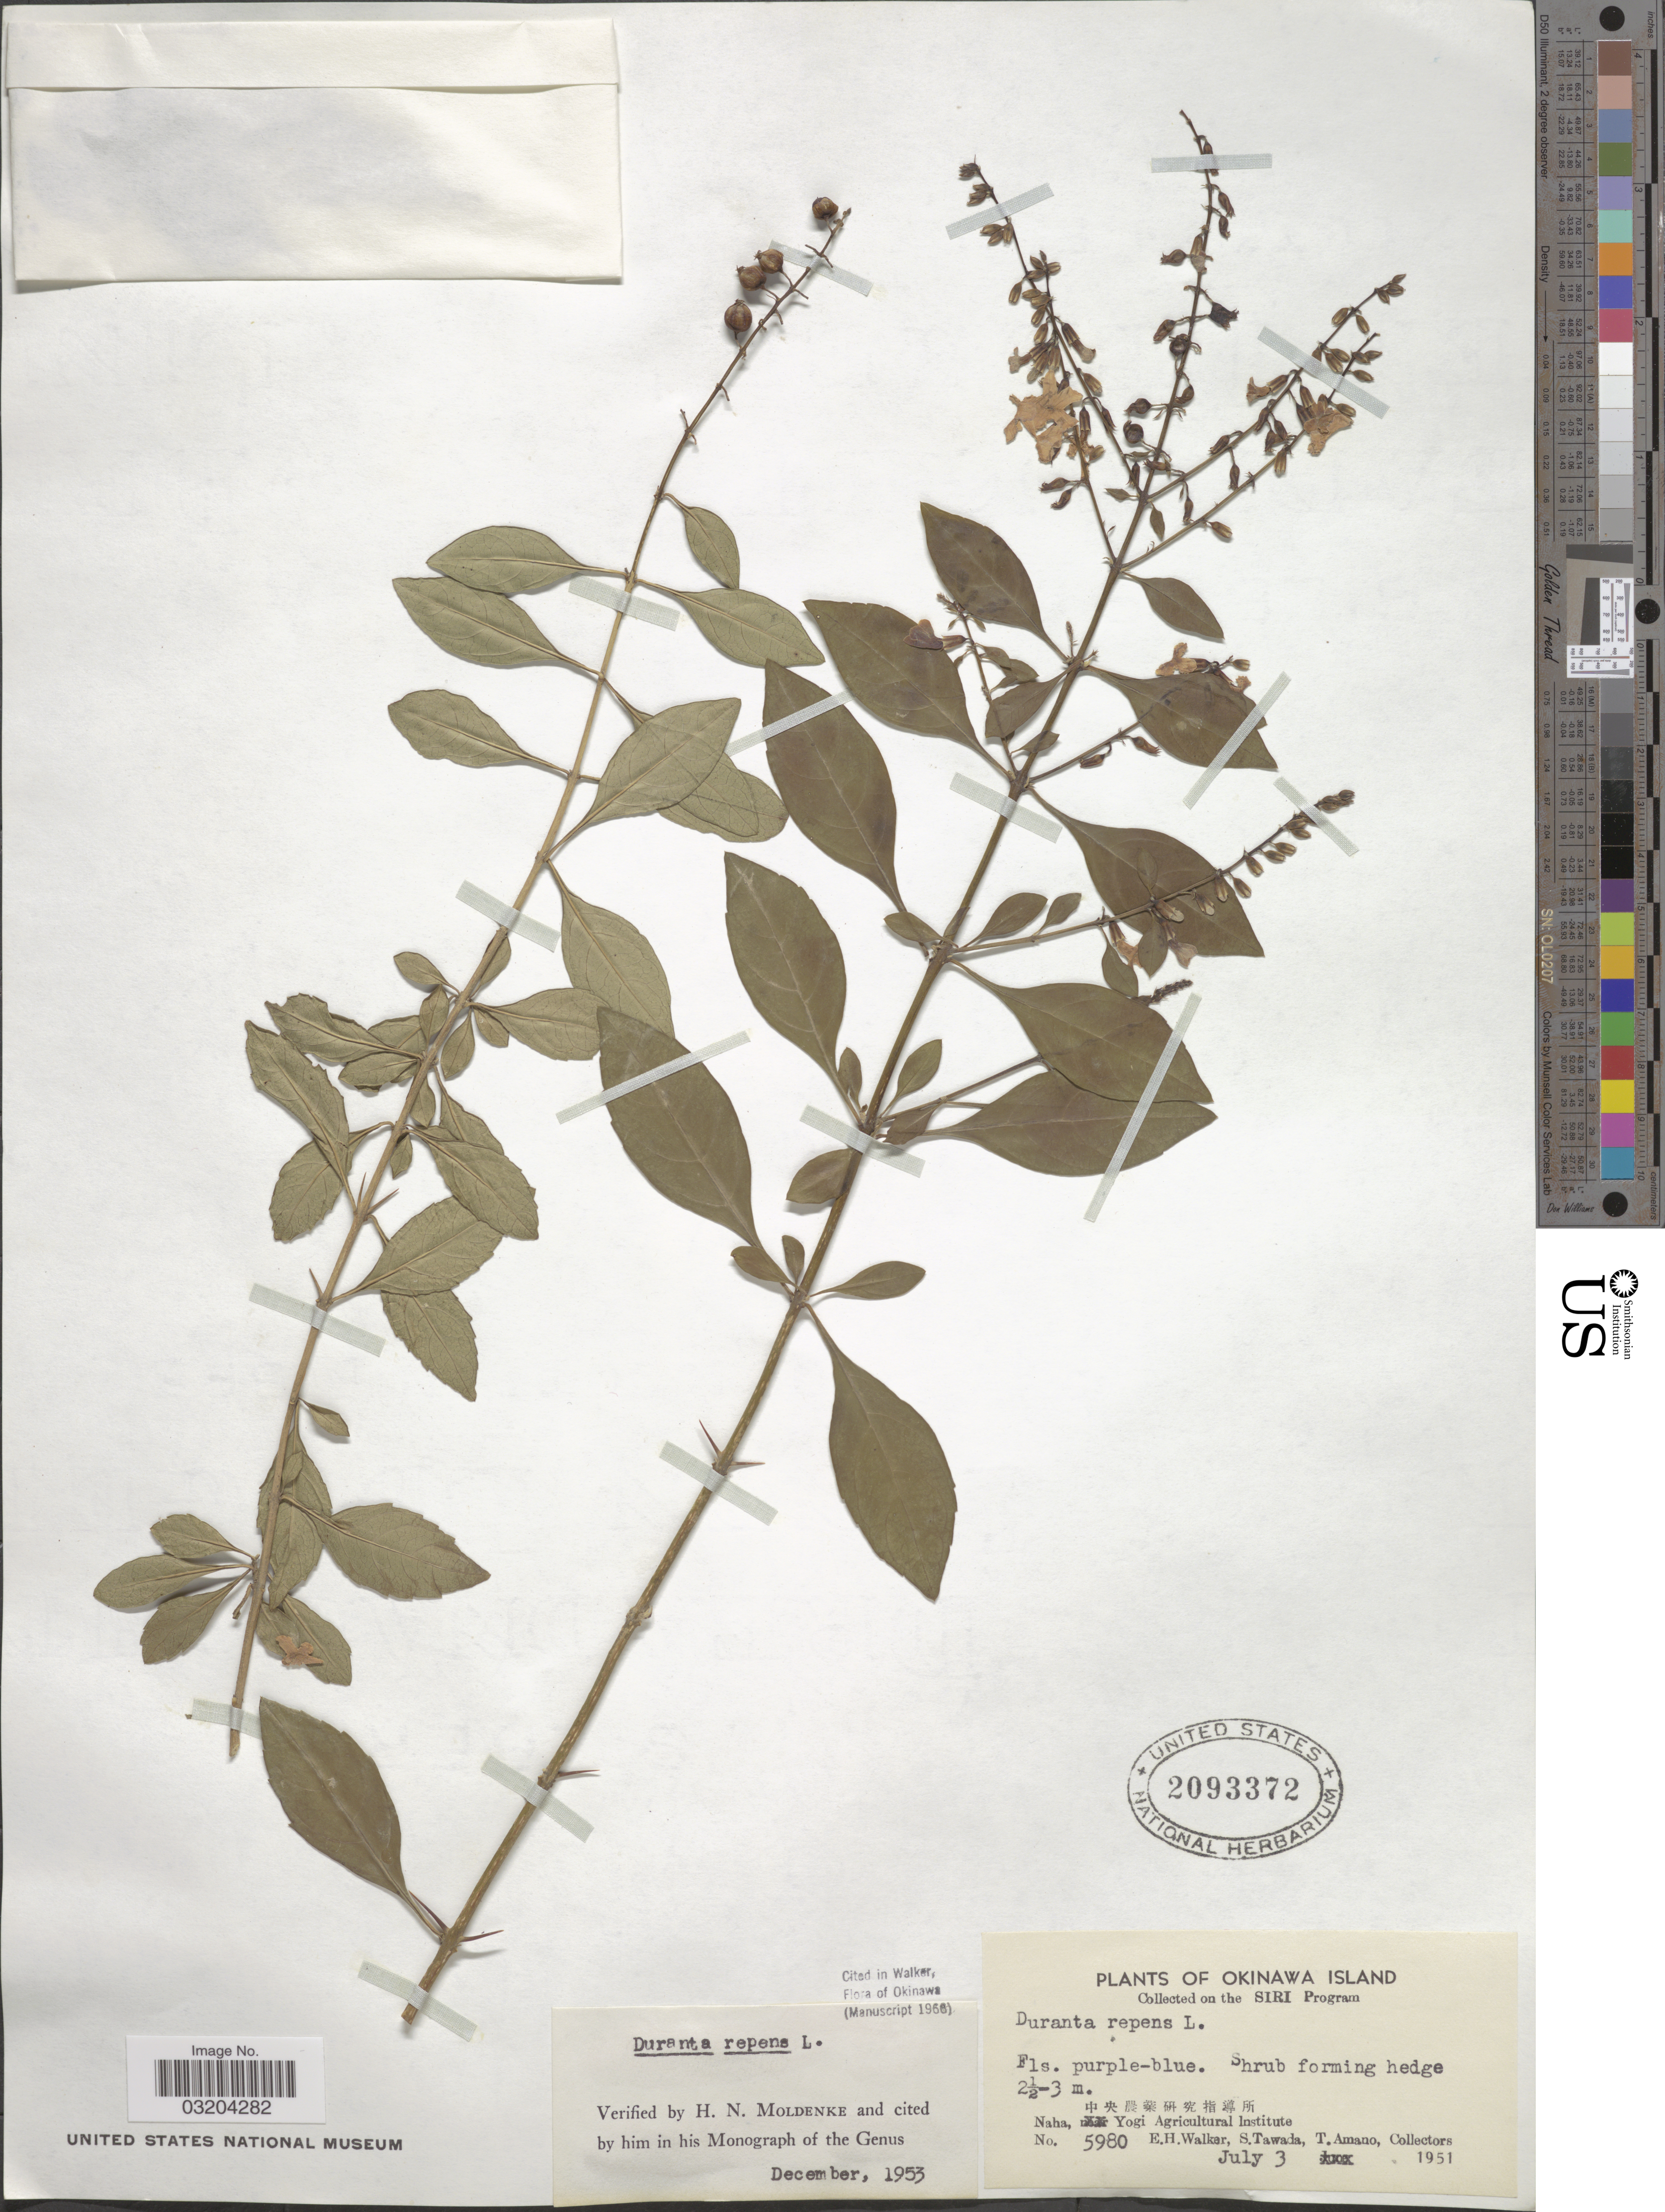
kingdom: Plantae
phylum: Tracheophyta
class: Magnoliopsida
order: Lamiales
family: Verbenaceae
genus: Duranta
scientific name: Duranta erecta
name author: L.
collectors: E. H. Walker, S. Tawada & T. Amano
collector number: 5980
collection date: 1951-07-03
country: Japan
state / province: Okinawa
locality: Naha, Yogi Agricultural Institute.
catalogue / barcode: US 2093372